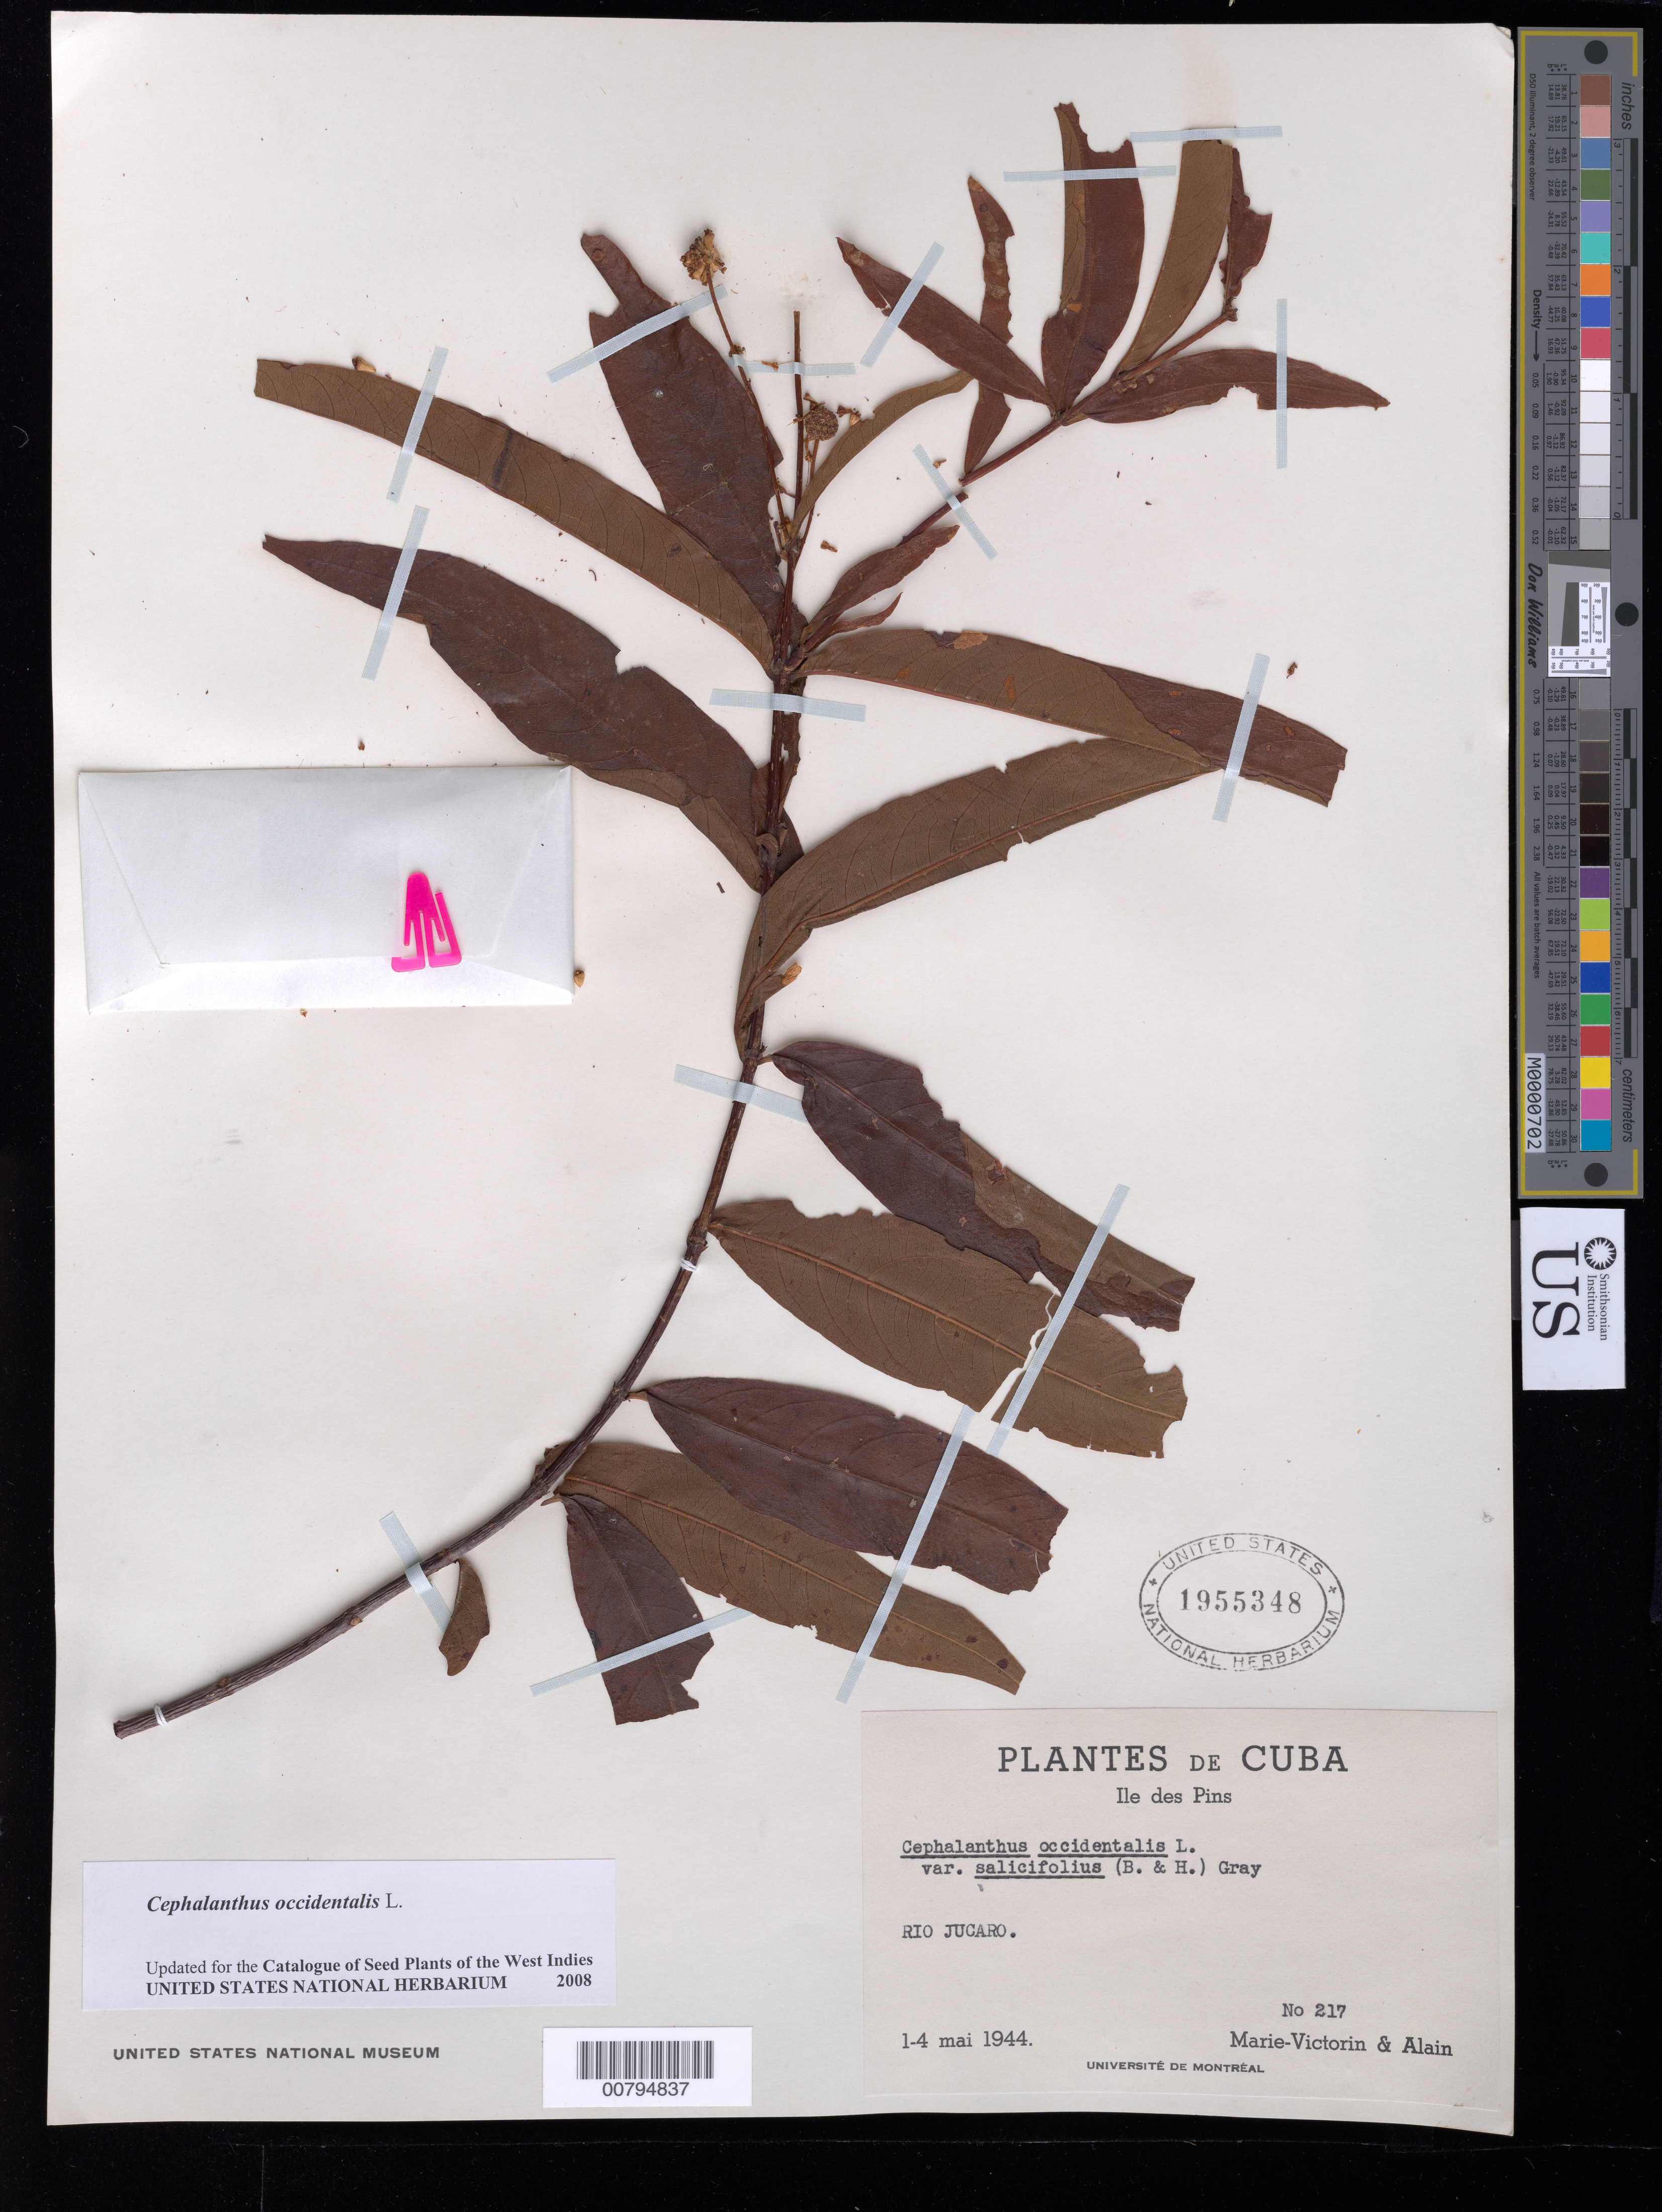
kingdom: Plantae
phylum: Tracheophyta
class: Magnoliopsida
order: Gentianales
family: Rubiaceae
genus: Cephalanthus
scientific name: Cephalanthus occidentalis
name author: L.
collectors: Fr. Marie-Victorin & A. H. Liogier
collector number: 217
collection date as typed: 01 May 1944 to 04 May 1944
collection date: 1944-05-01/1944-05-04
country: Cuba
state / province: Isla de La Juventud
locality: Rio Jucaro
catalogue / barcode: US 1955348